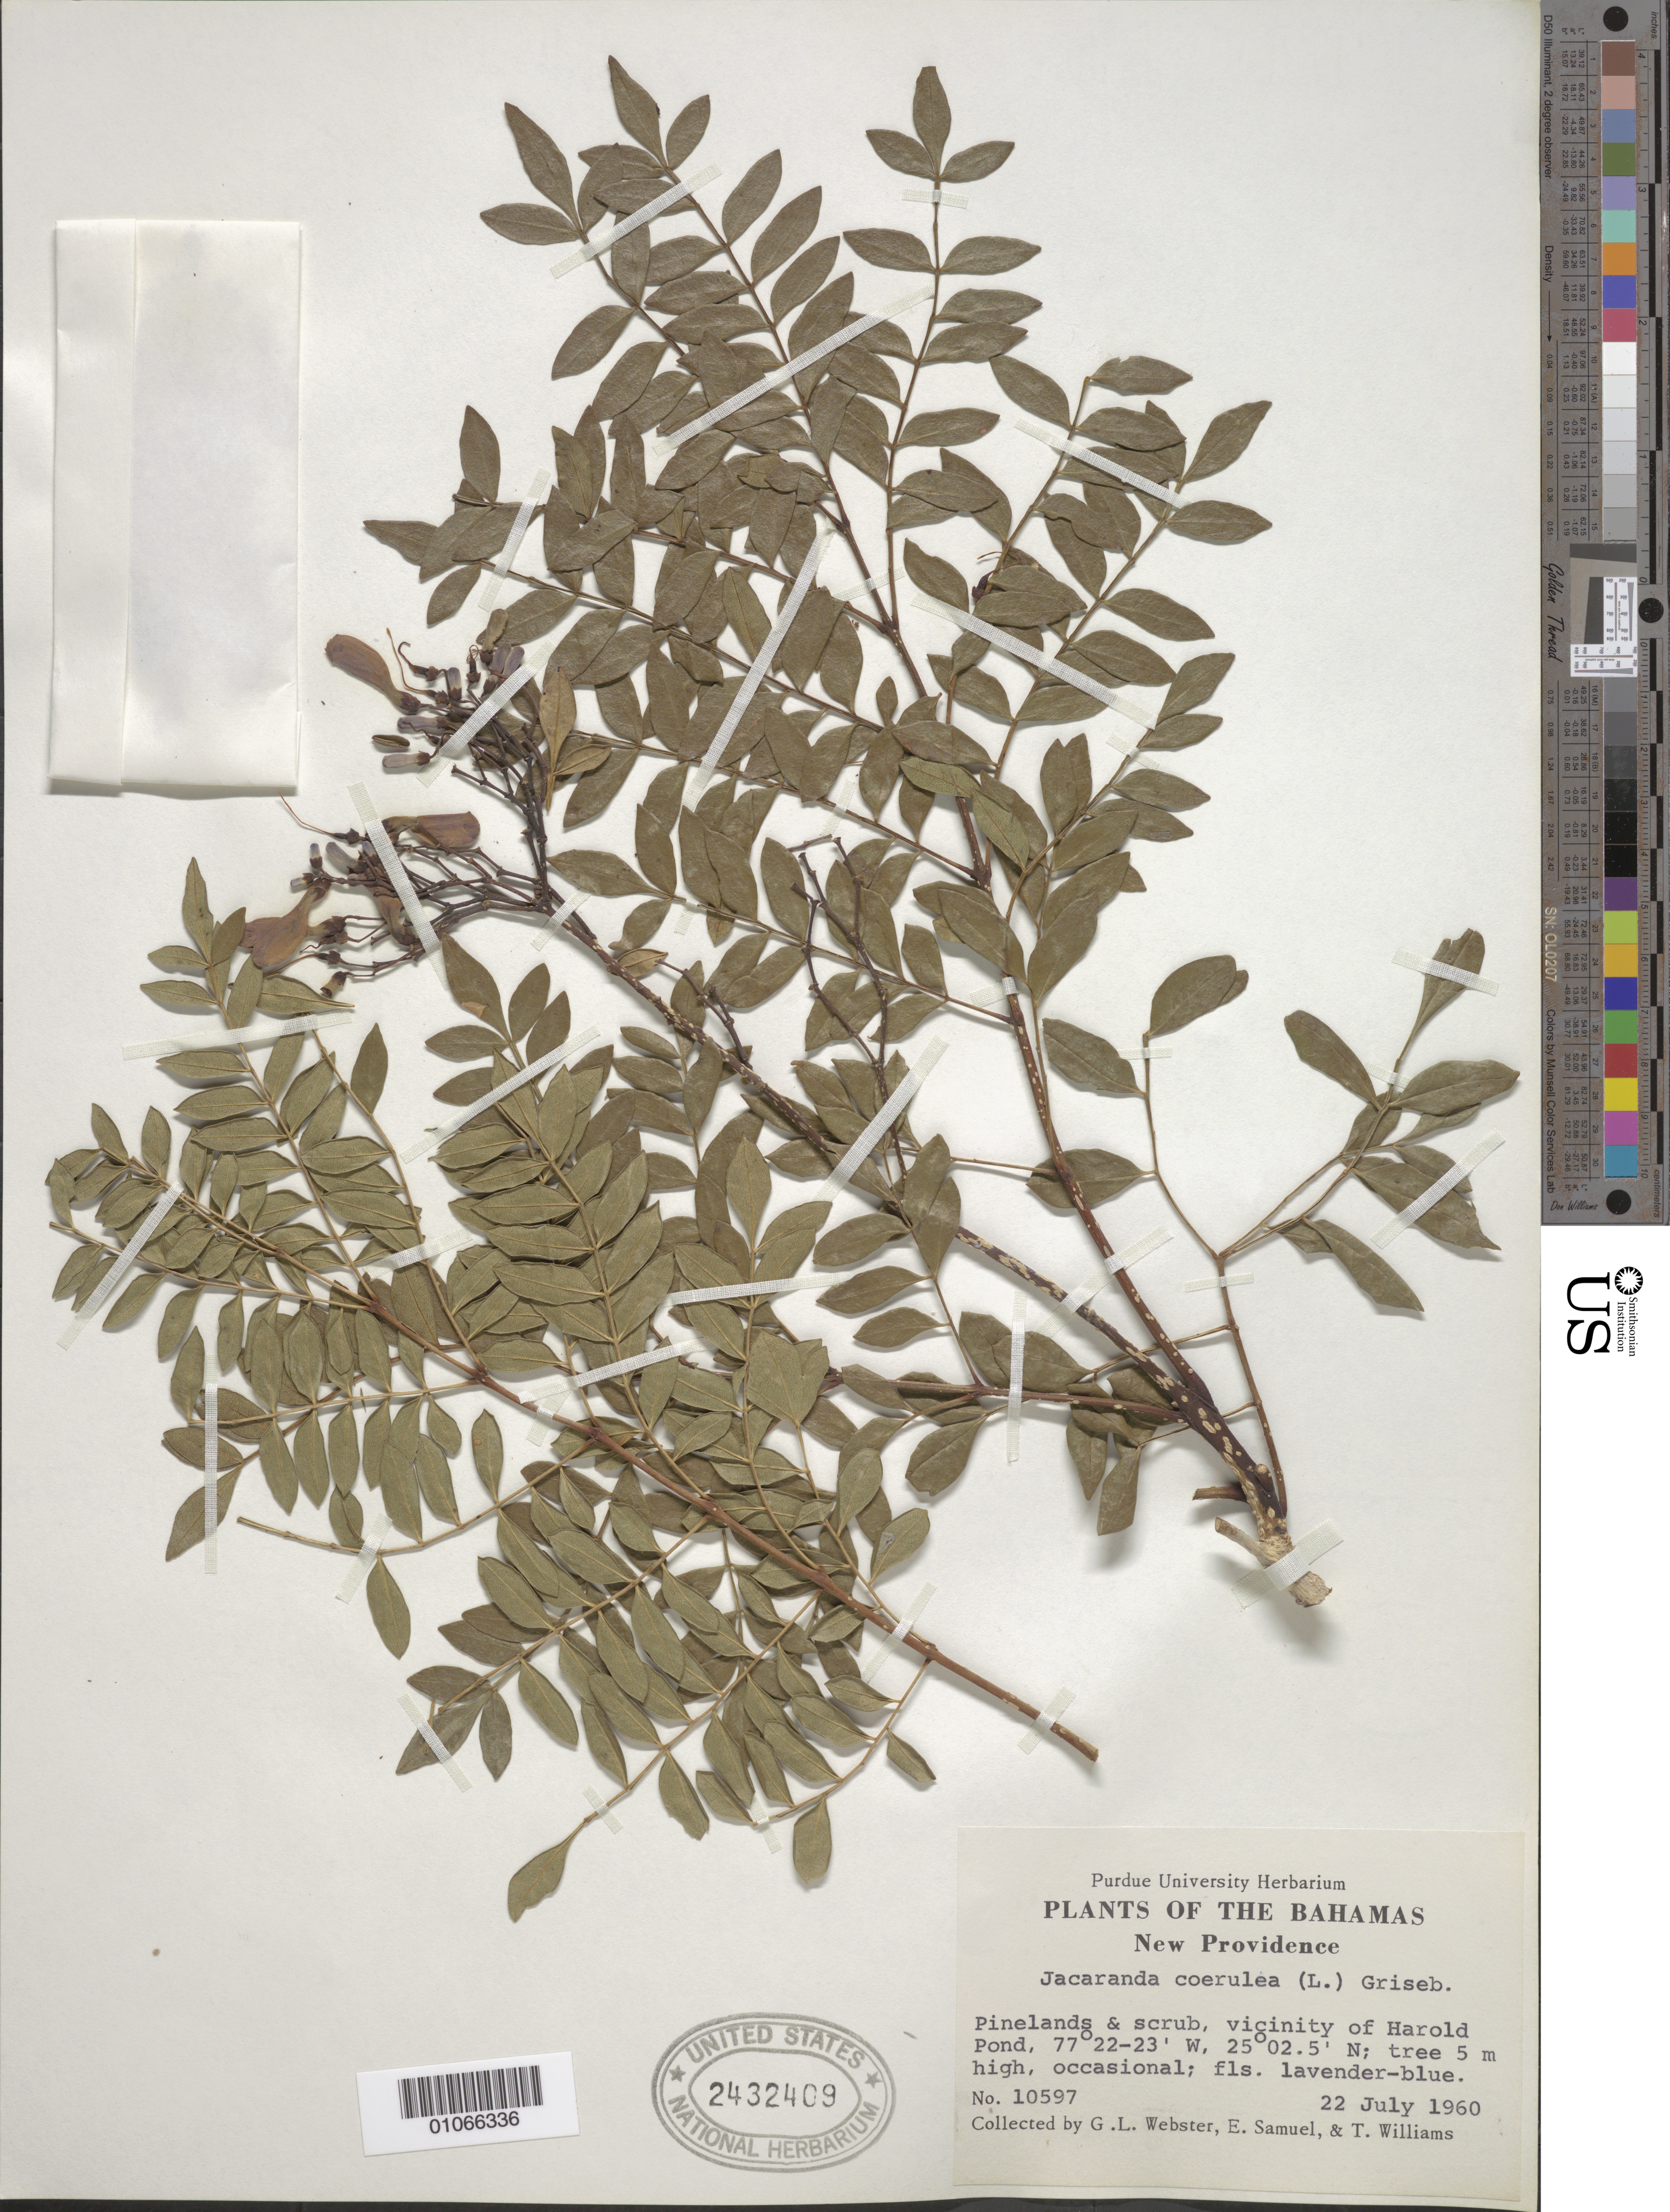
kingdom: Plantae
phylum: Tracheophyta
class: Magnoliopsida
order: Lamiales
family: Bignoniaceae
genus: Jacaranda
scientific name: Jacaranda caerulea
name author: (L.) J. St.-Hil.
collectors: G. L. Webster, E. Samuel & T. Williams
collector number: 10597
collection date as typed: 22 Jul 1960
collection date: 1960-07-22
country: Bahamas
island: New Providence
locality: Pinelands and scrub, vicinity of Harodl Pond.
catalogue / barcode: US 2432409